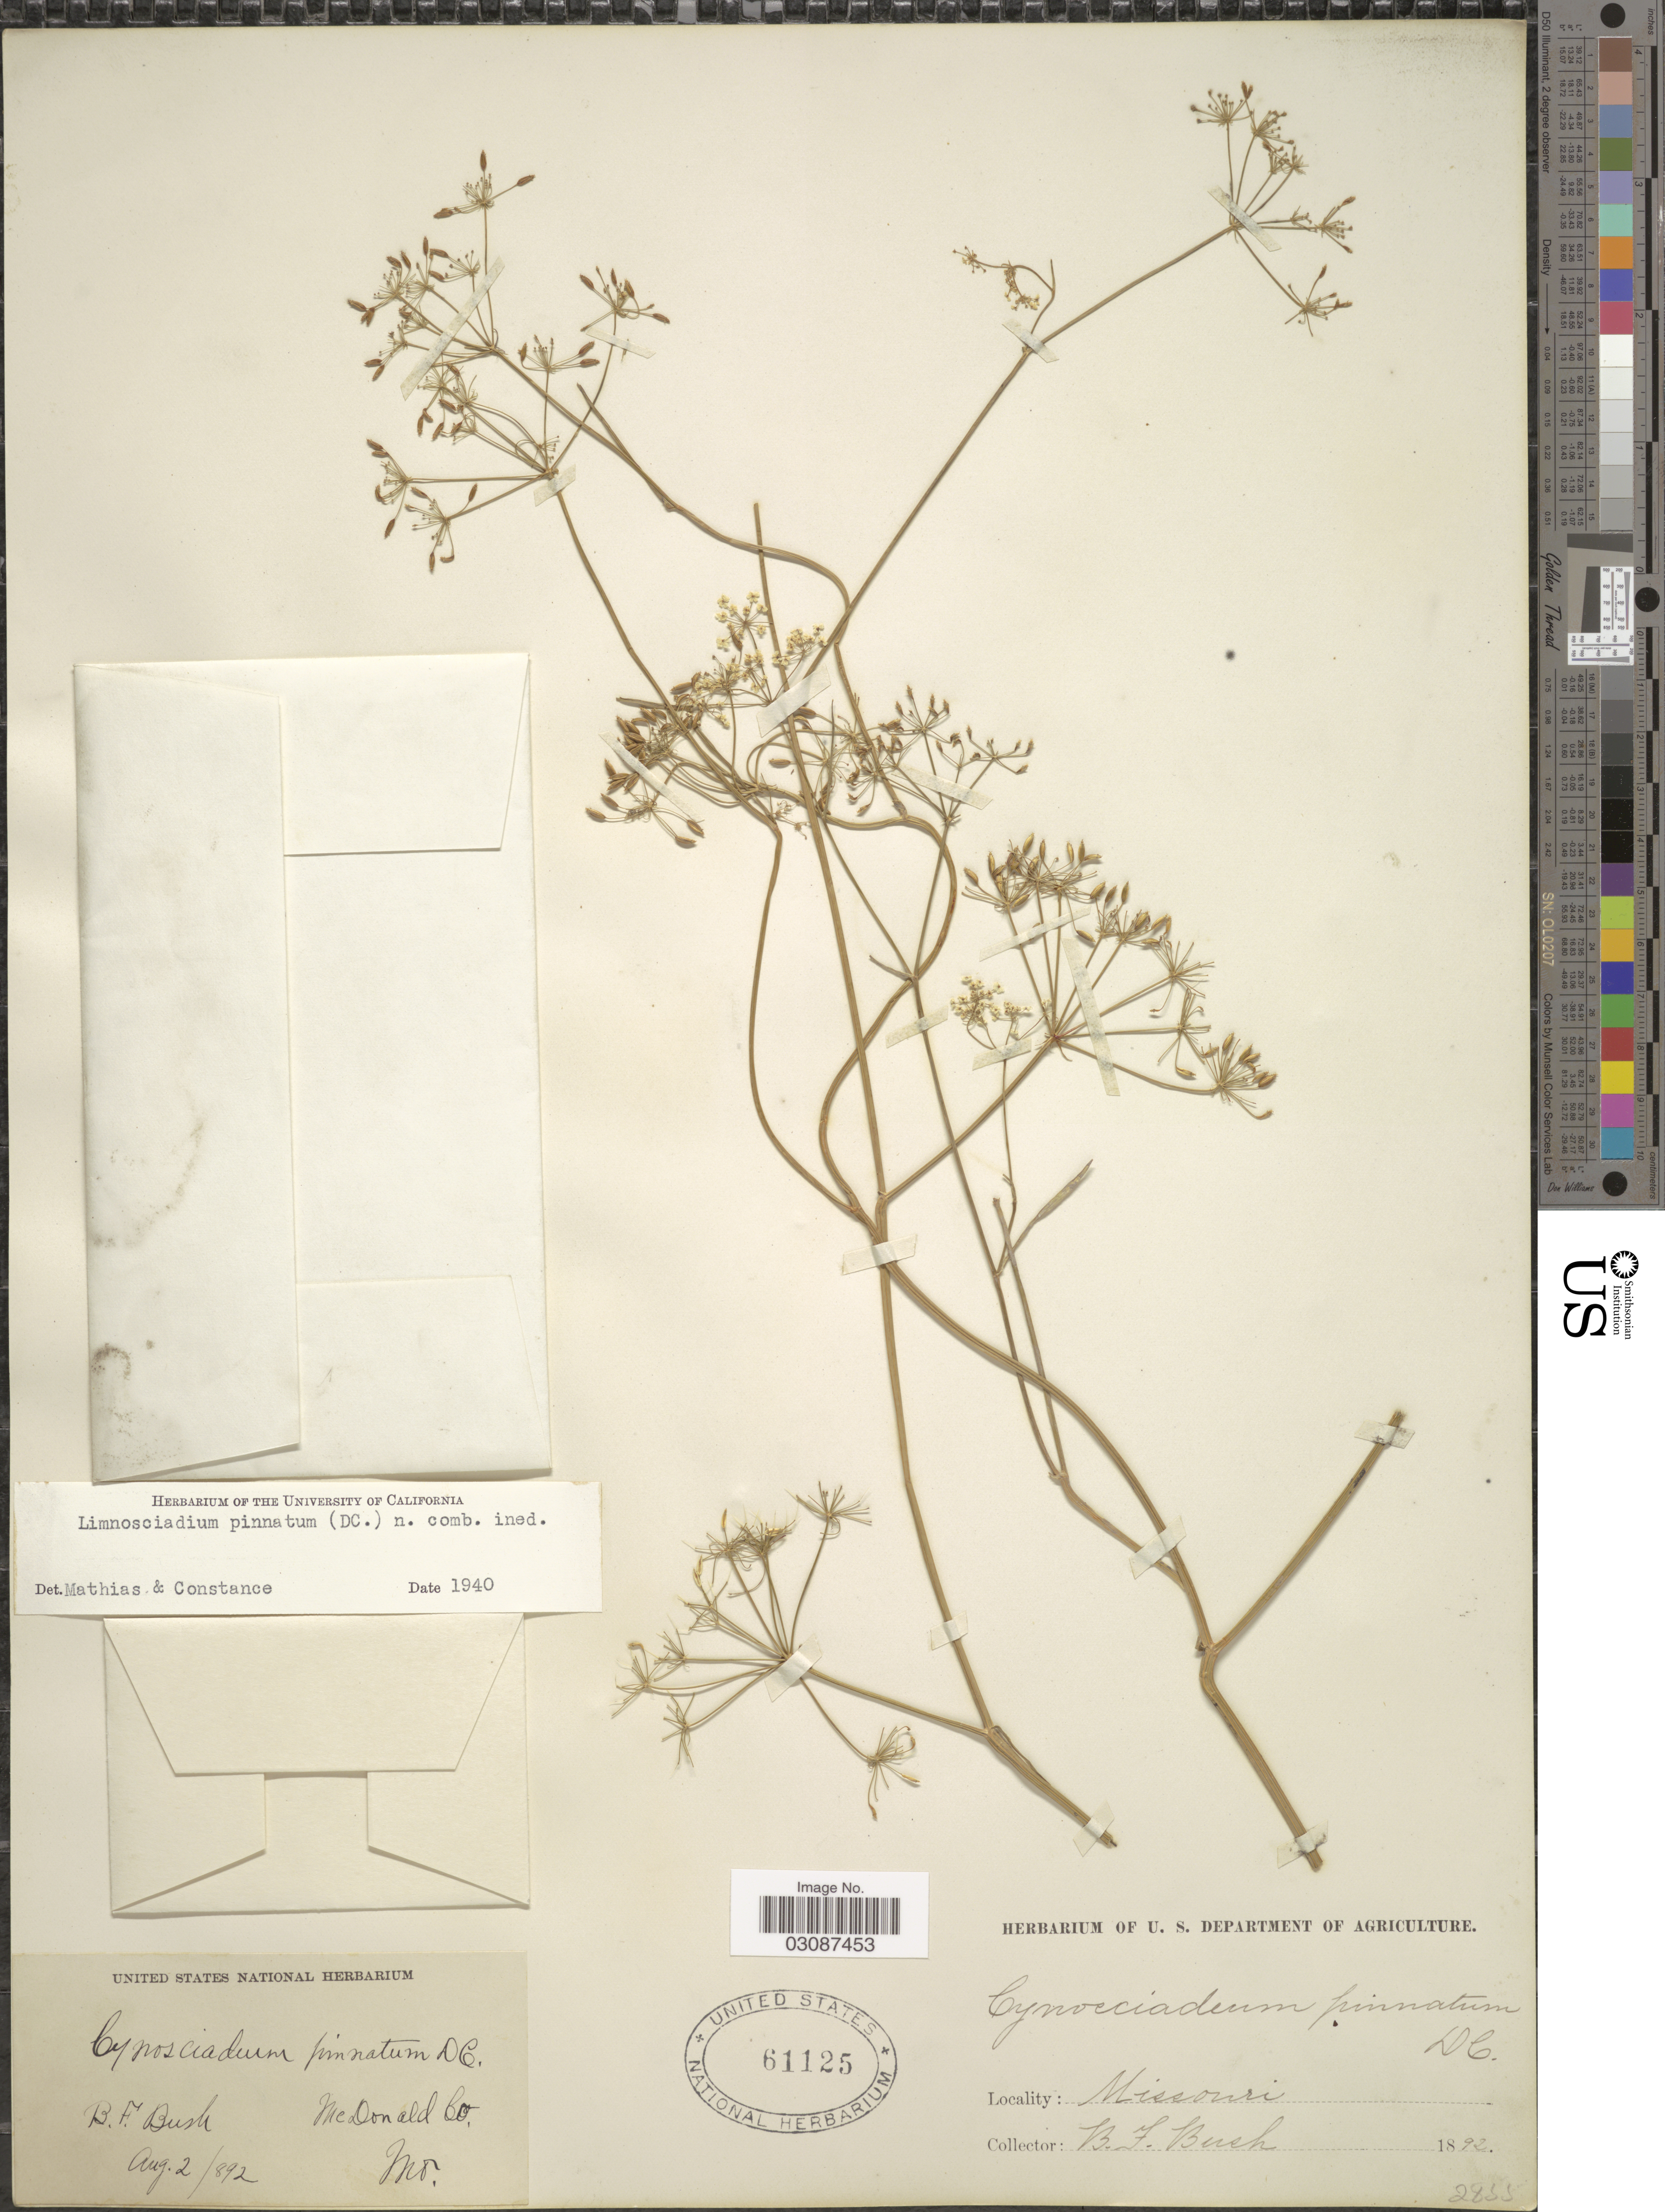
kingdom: Plantae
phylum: Tracheophyta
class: Magnoliopsida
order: Apiales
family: Apiaceae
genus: Limnosciadium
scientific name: Limnosciadium pinnatum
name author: (DC.) Mathias & Constance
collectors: B. F. Bush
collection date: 1892-08-02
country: United States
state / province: Missouri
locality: McDonald Co.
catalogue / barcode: US 61125